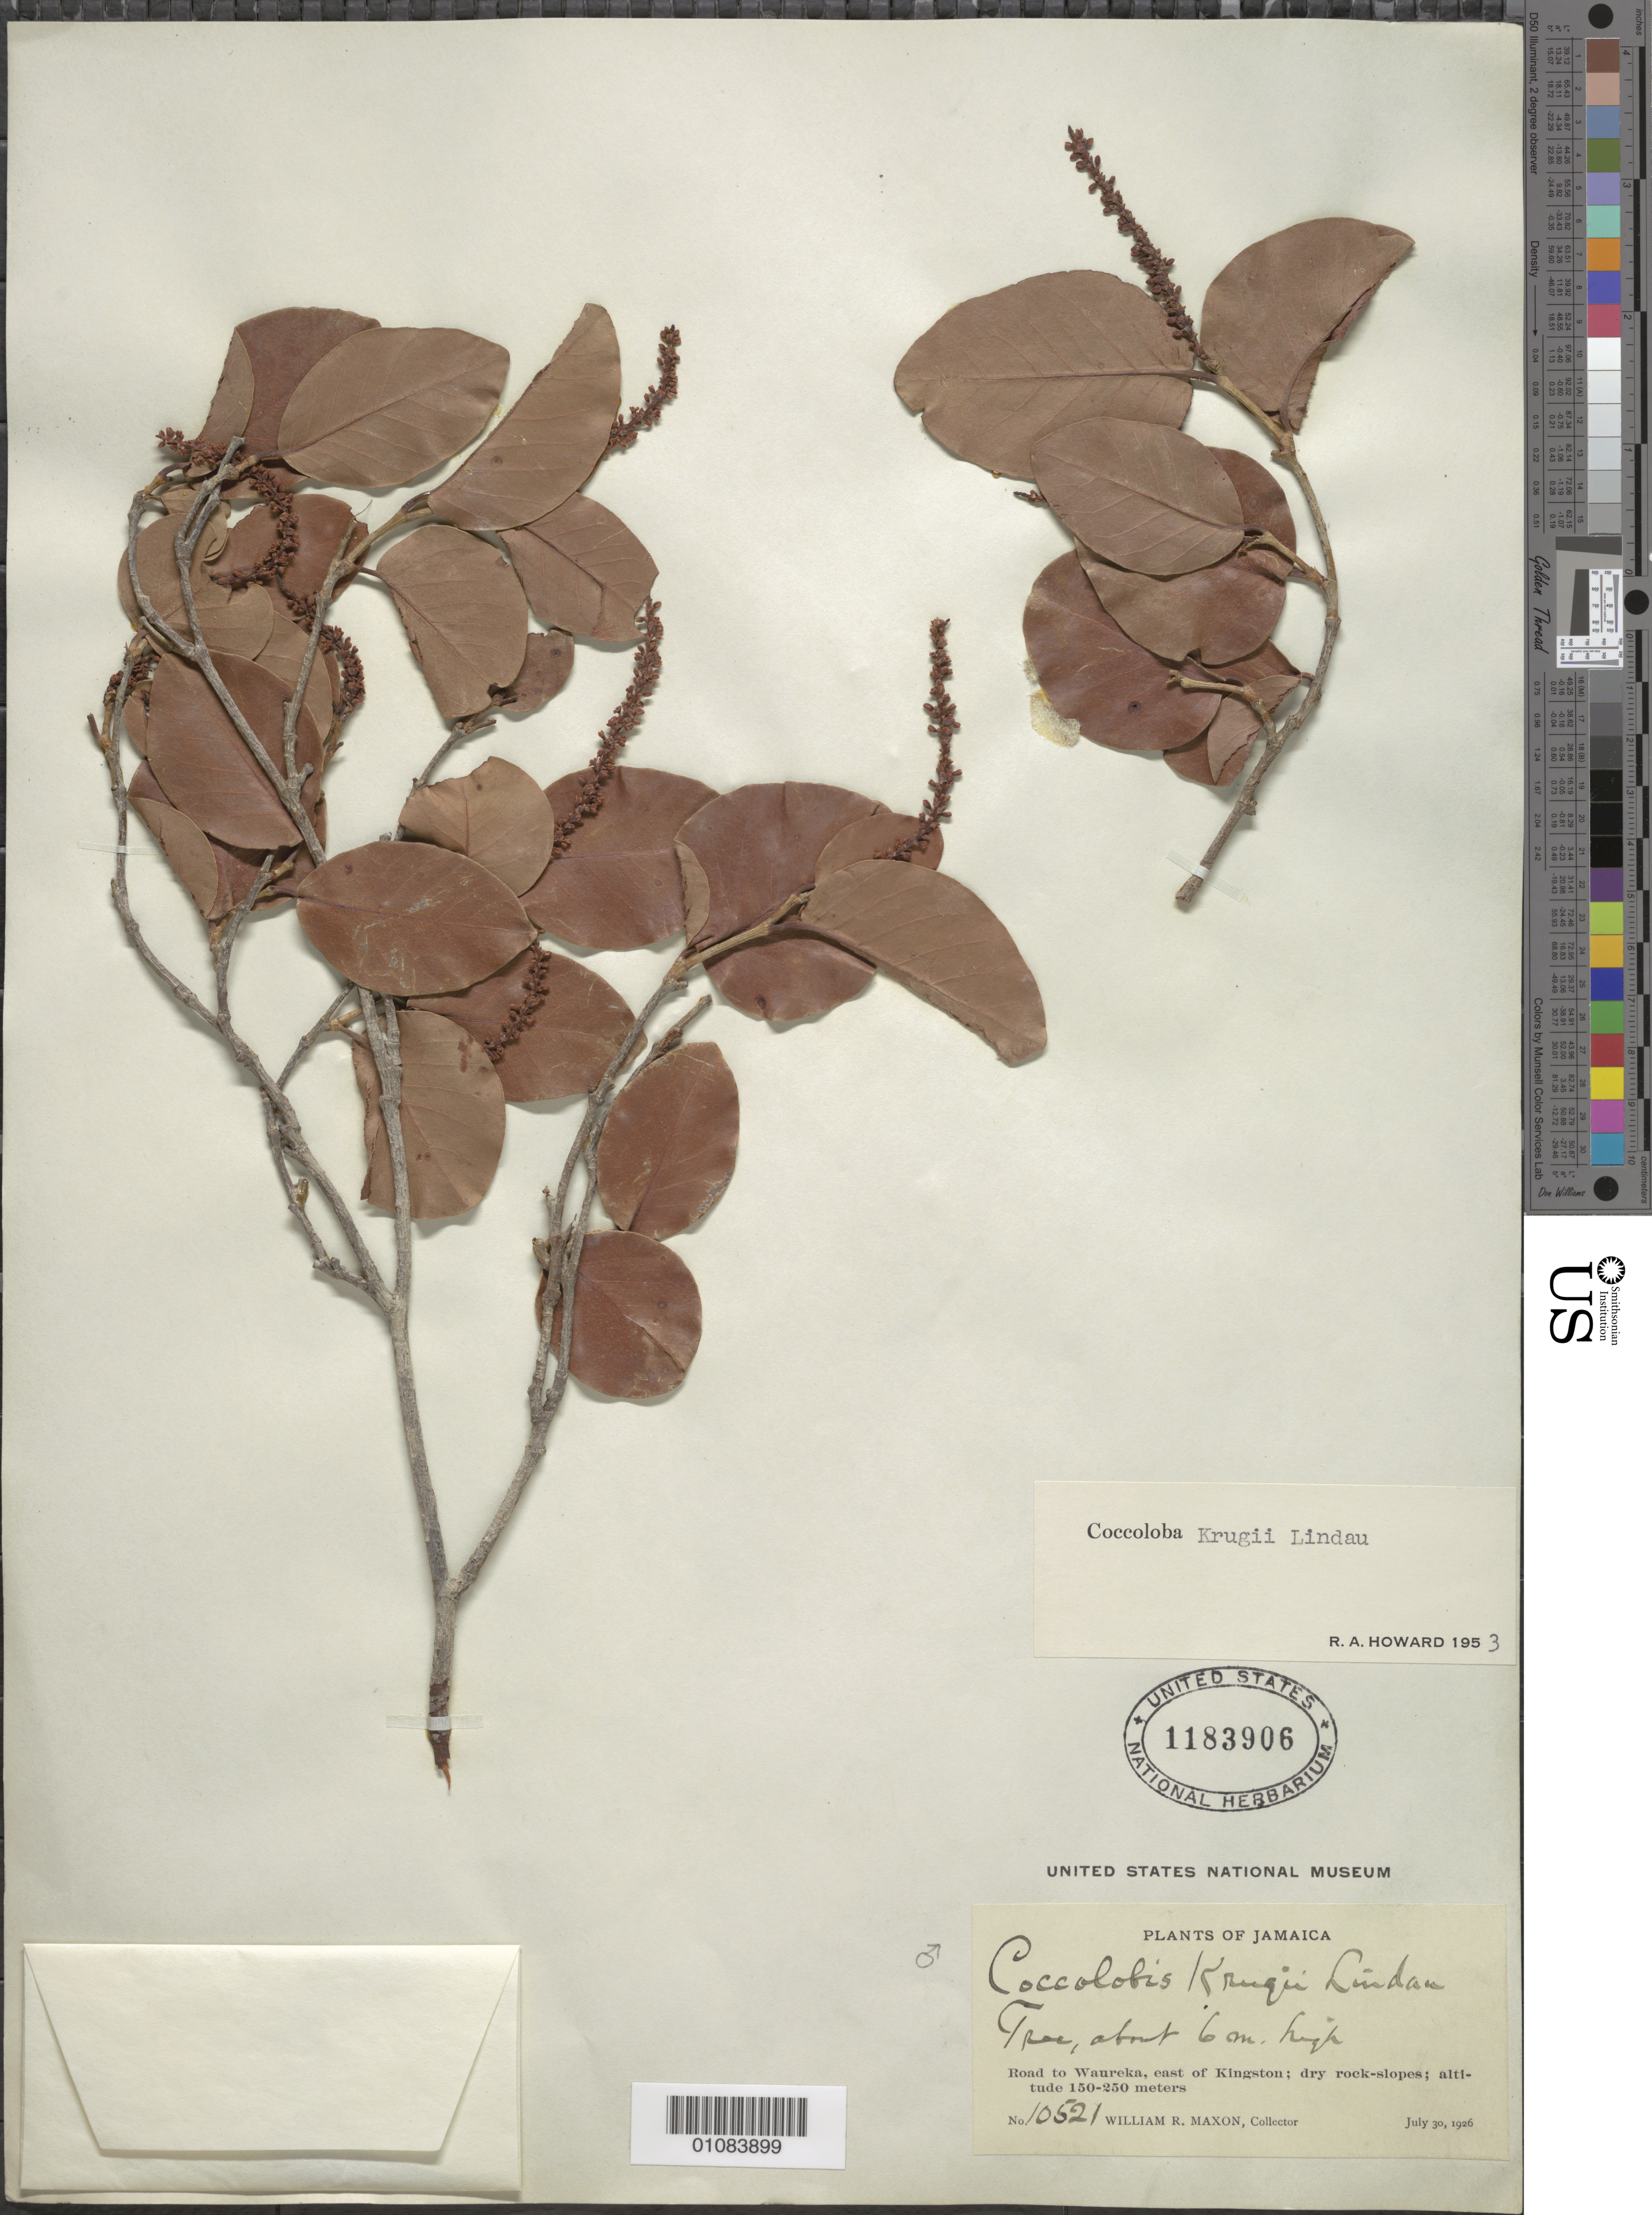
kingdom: Plantae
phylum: Tracheophyta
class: Magnoliopsida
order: Caryophyllales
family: Polygonaceae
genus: Coccoloba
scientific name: Coccoloba krugii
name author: Lindau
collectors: W. R. Maxon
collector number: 10521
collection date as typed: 30 Jul 1926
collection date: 1926-07-30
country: Jamaica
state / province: Saint Andrew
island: Jamaica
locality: road to Waureka, east of Kingston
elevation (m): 150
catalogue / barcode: US 1183906